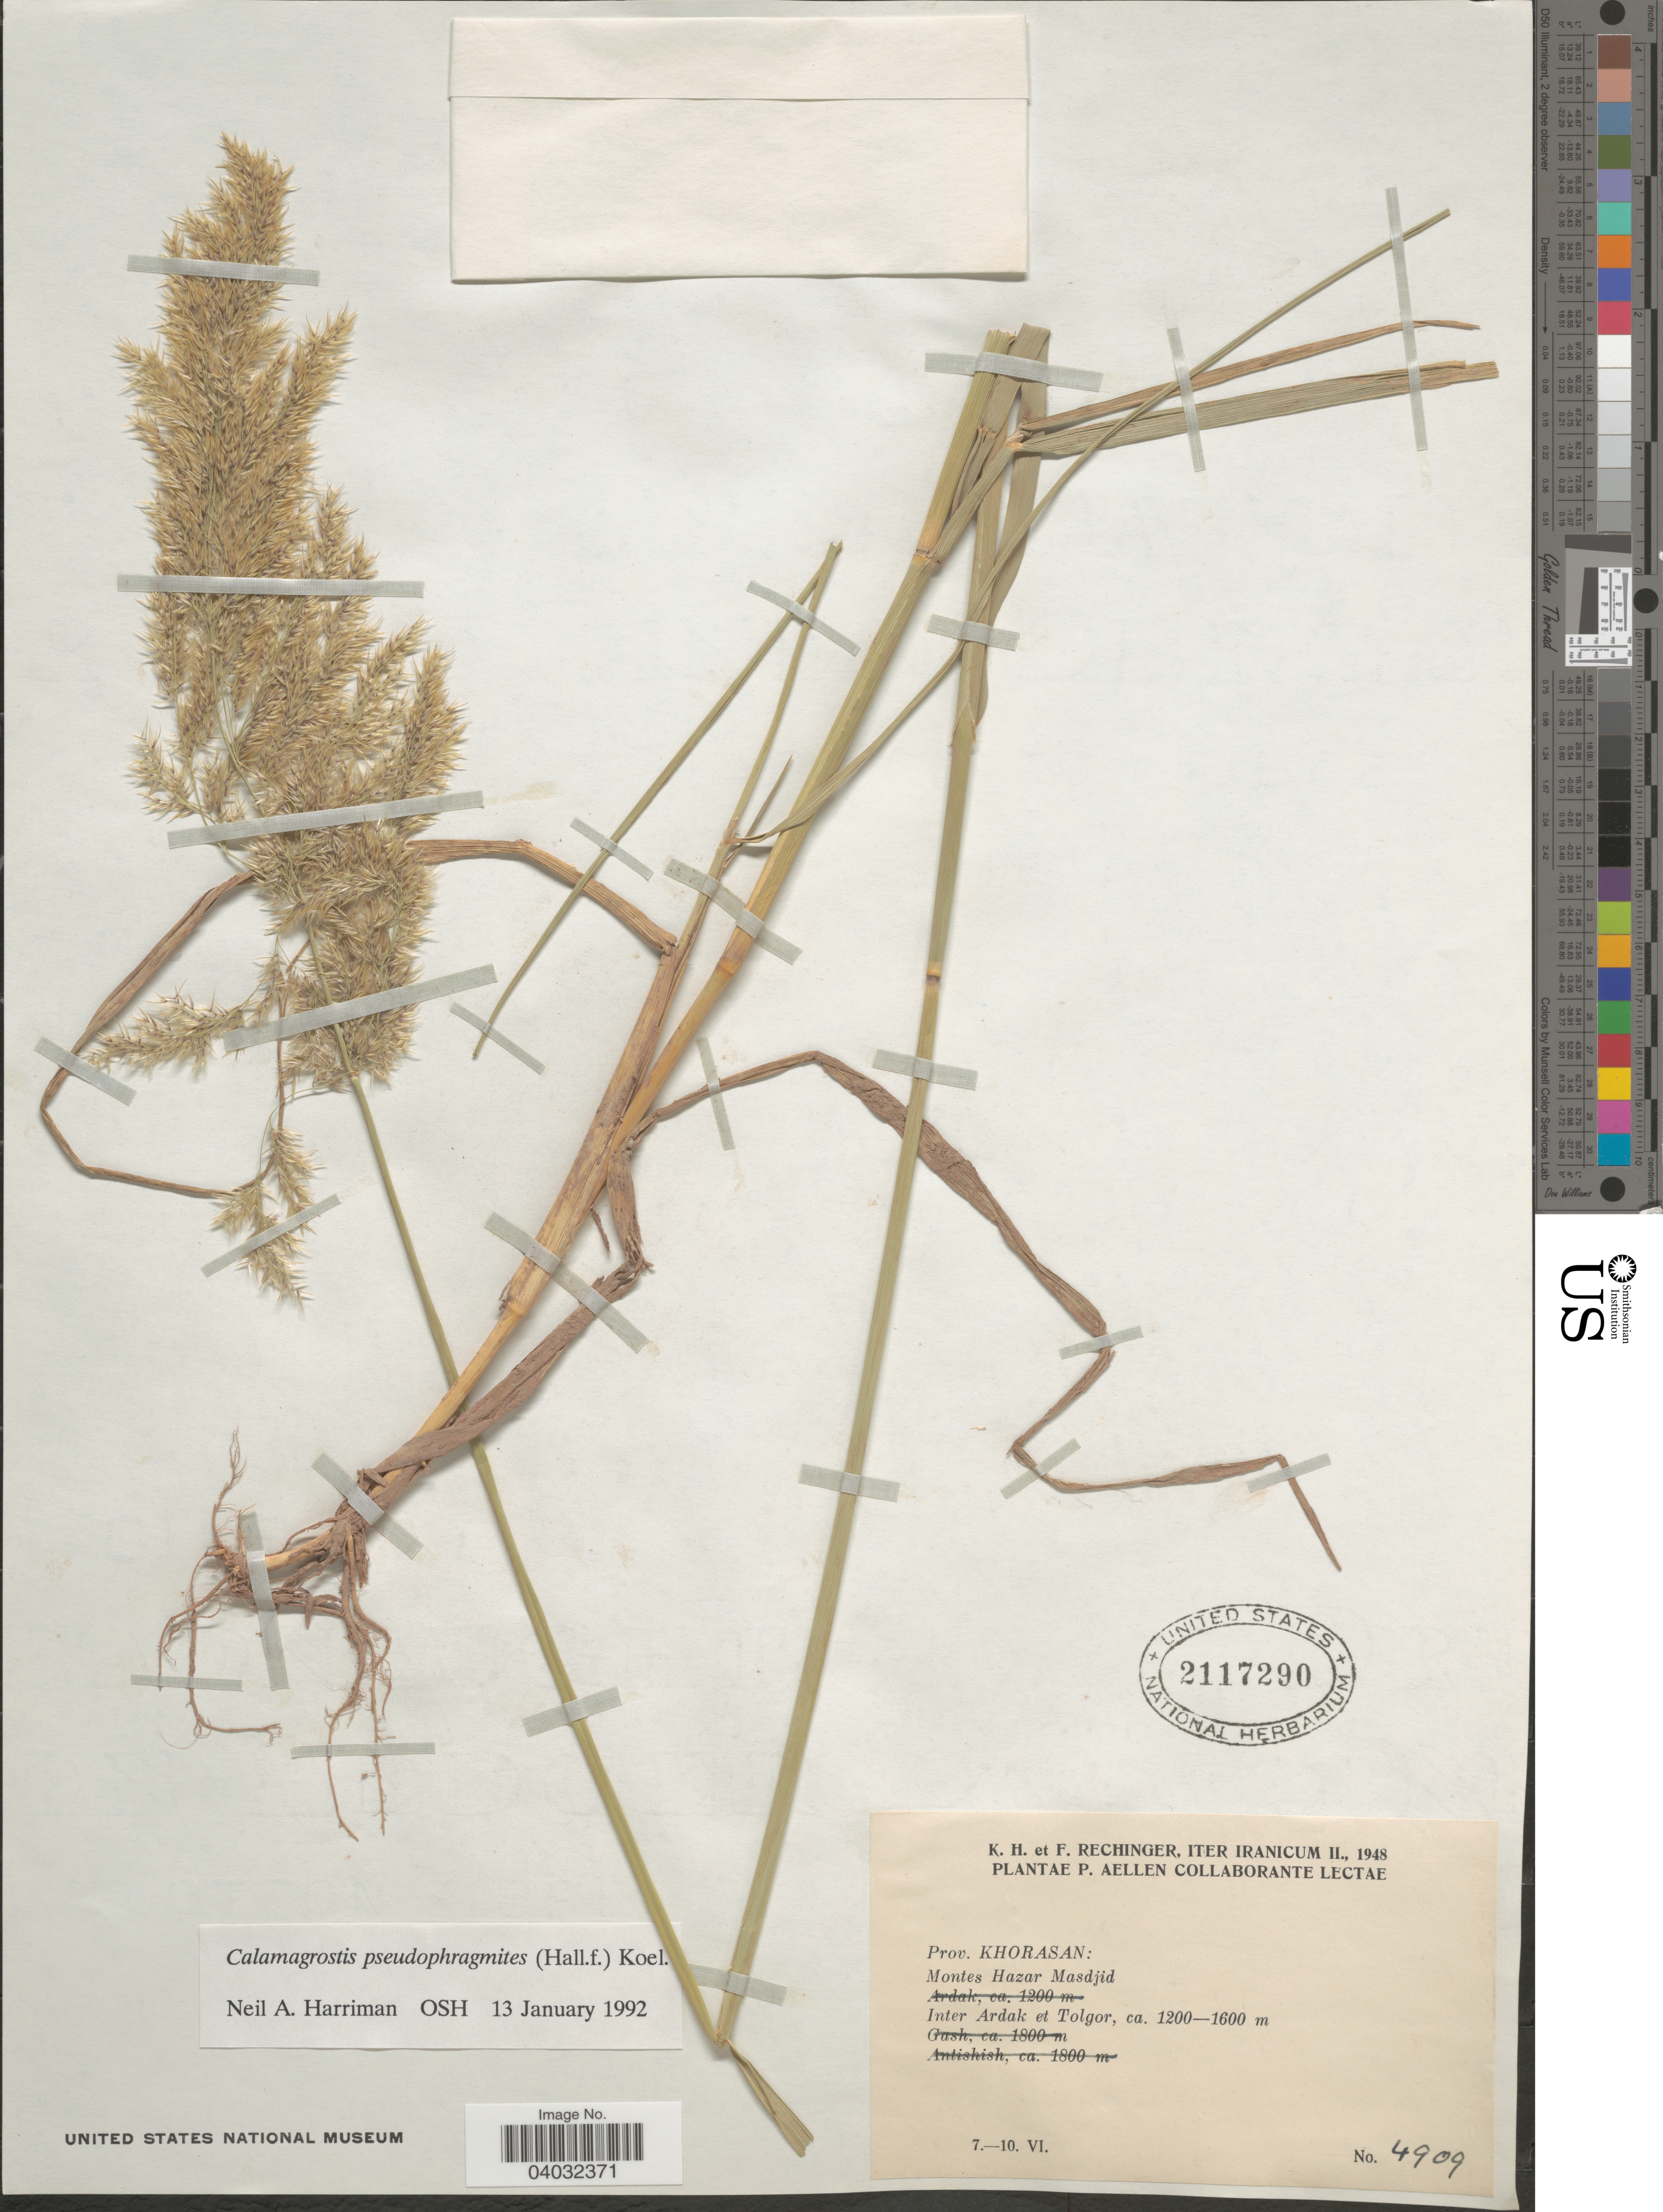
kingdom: Plantae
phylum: Tracheophyta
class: Liliopsida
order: Poales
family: Poaceae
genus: Calamagrostis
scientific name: Calamagrostis pseudophragmites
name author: (Haller f.) Koeler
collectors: K. H. Rechinger & F. Rechinger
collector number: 4909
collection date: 1948-06-07/1948-06-10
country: Iran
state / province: Khorasan [obsolete]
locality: Montes Hazar Masdjid. Inter Ardak et Tolgor.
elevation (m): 1200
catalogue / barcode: US 2117290